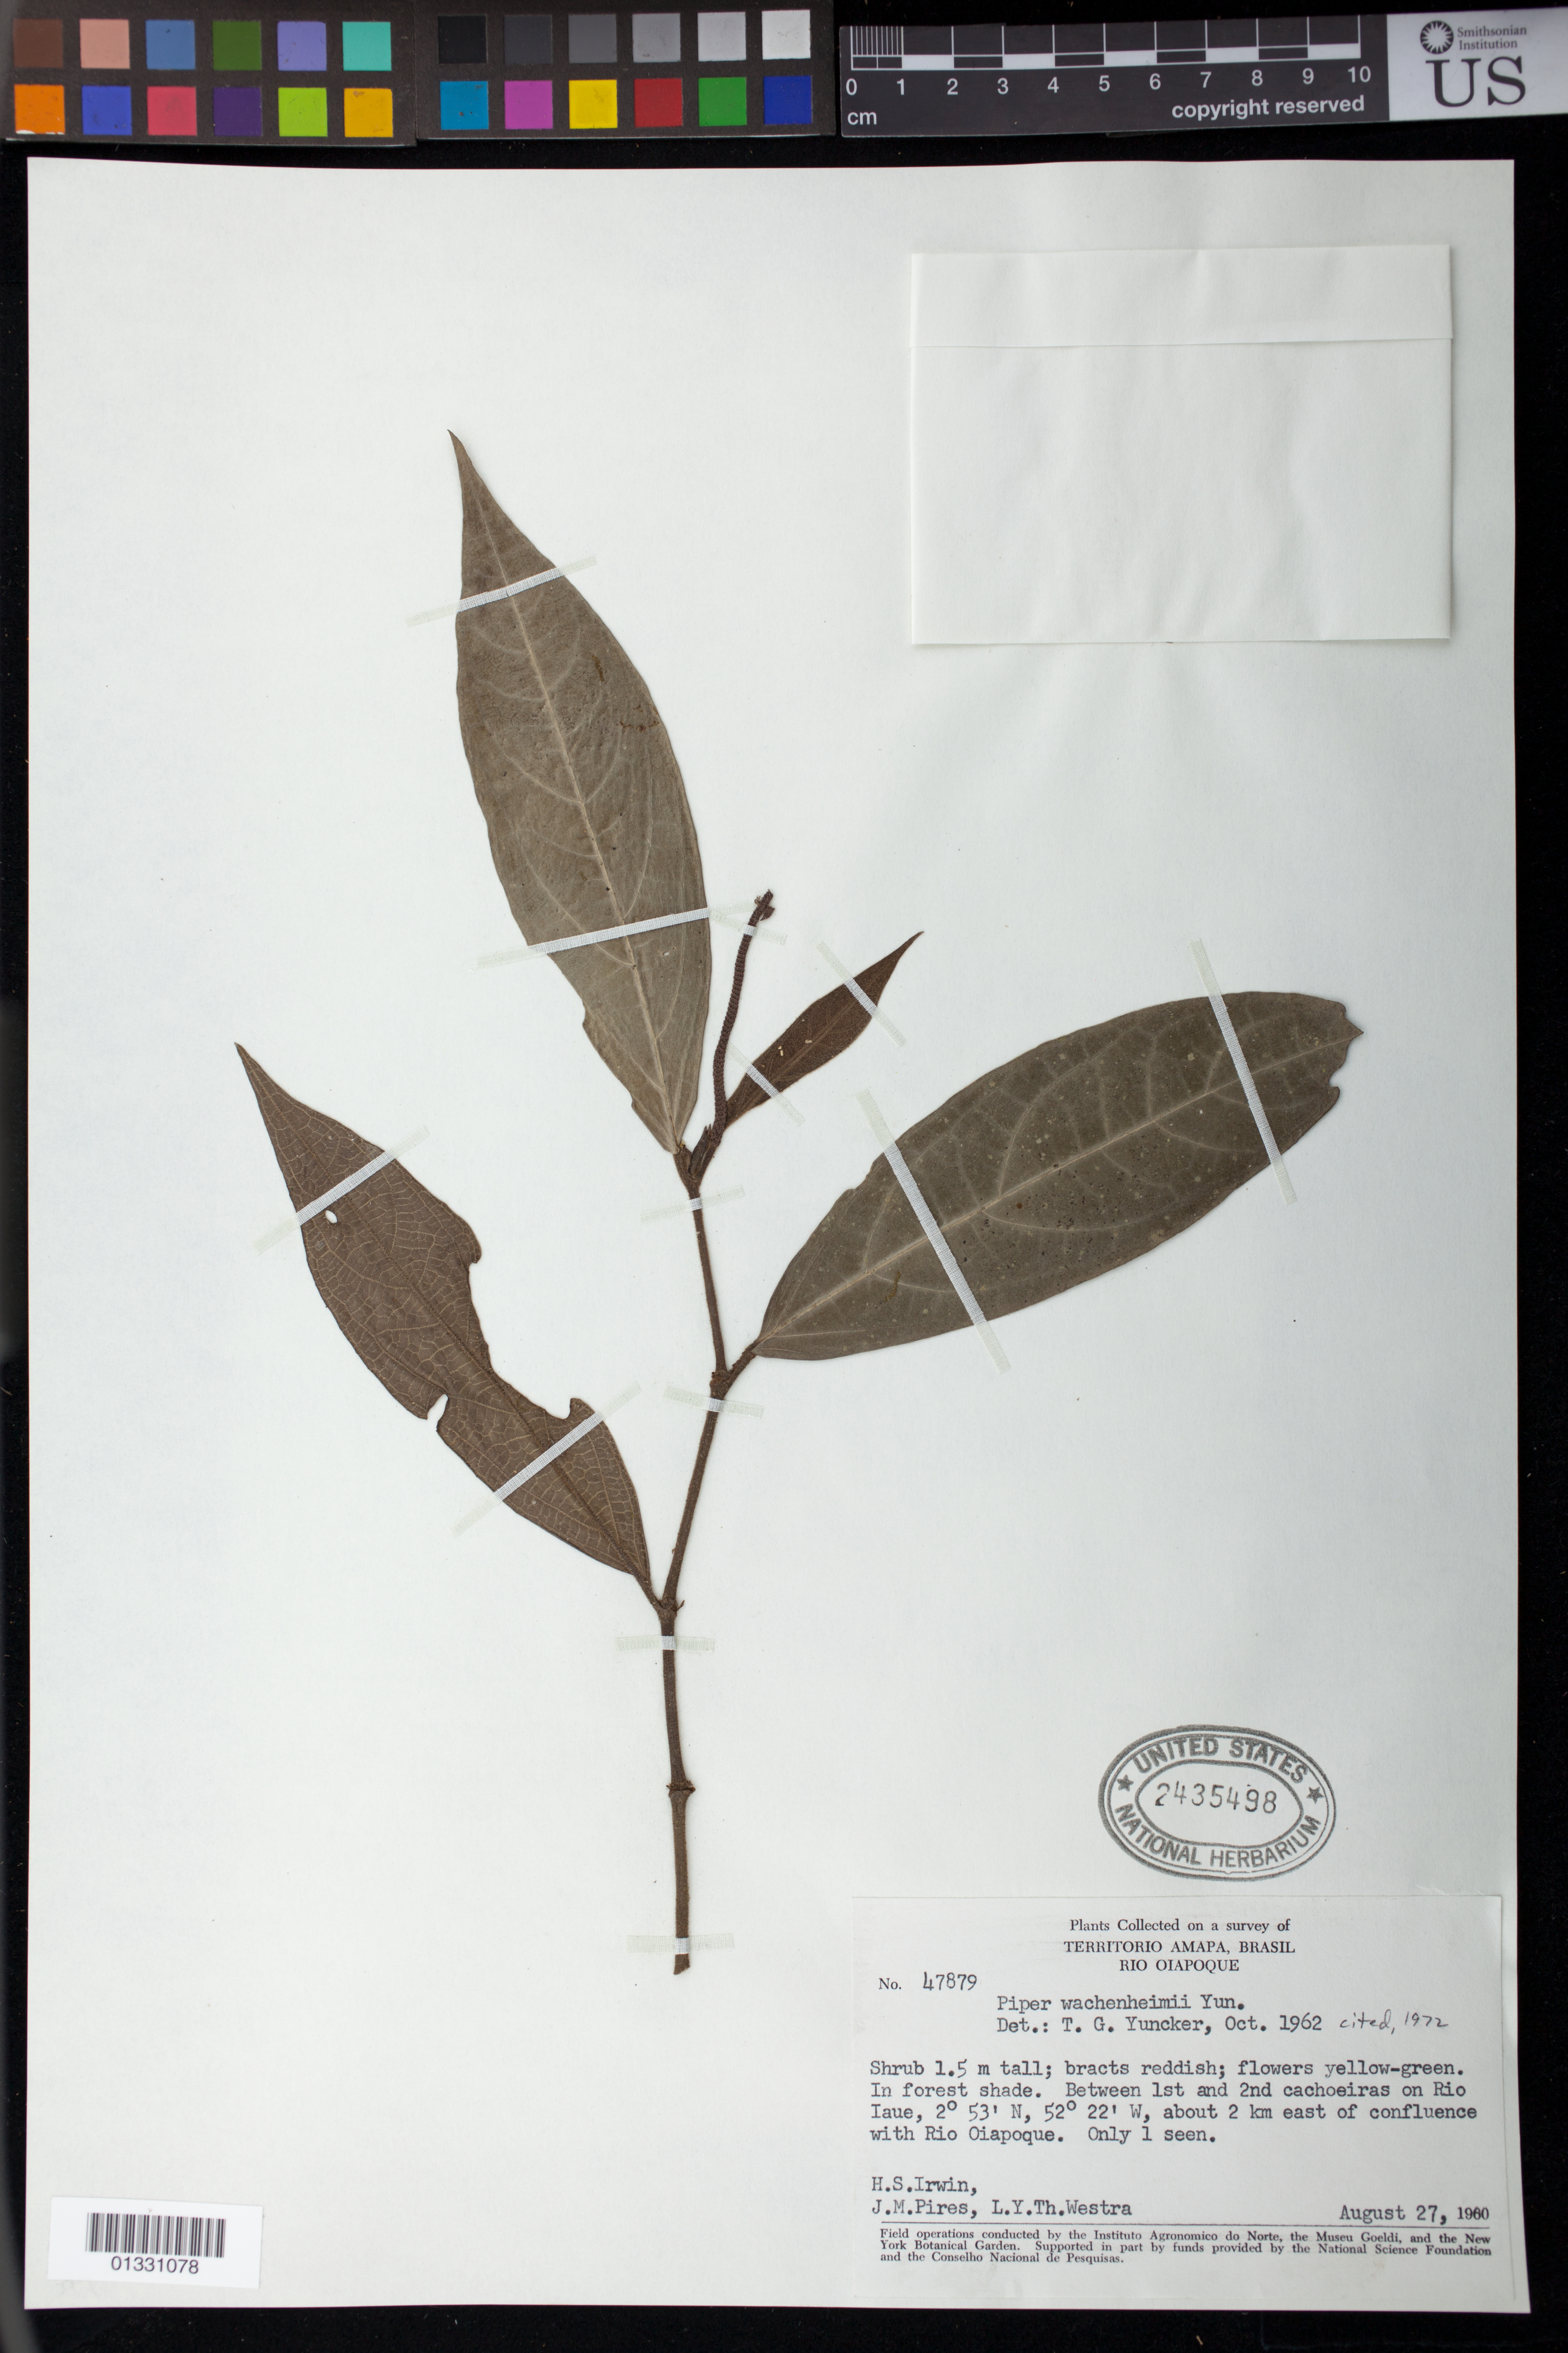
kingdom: Plantae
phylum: Tracheophyta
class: Magnoliopsida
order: Piperales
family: Piperaceae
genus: Piper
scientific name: Piper wachenheimii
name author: Trel.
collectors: H. Irwin, J. M. Pires & L. Y. T. Westra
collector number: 47879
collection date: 1960-08-27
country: Brazil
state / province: Amapá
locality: Between 1st and 2nd cachoeiras on Rio Iaue, about 2 km east of confluence with Rio Oiapoque.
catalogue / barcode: US 2435498